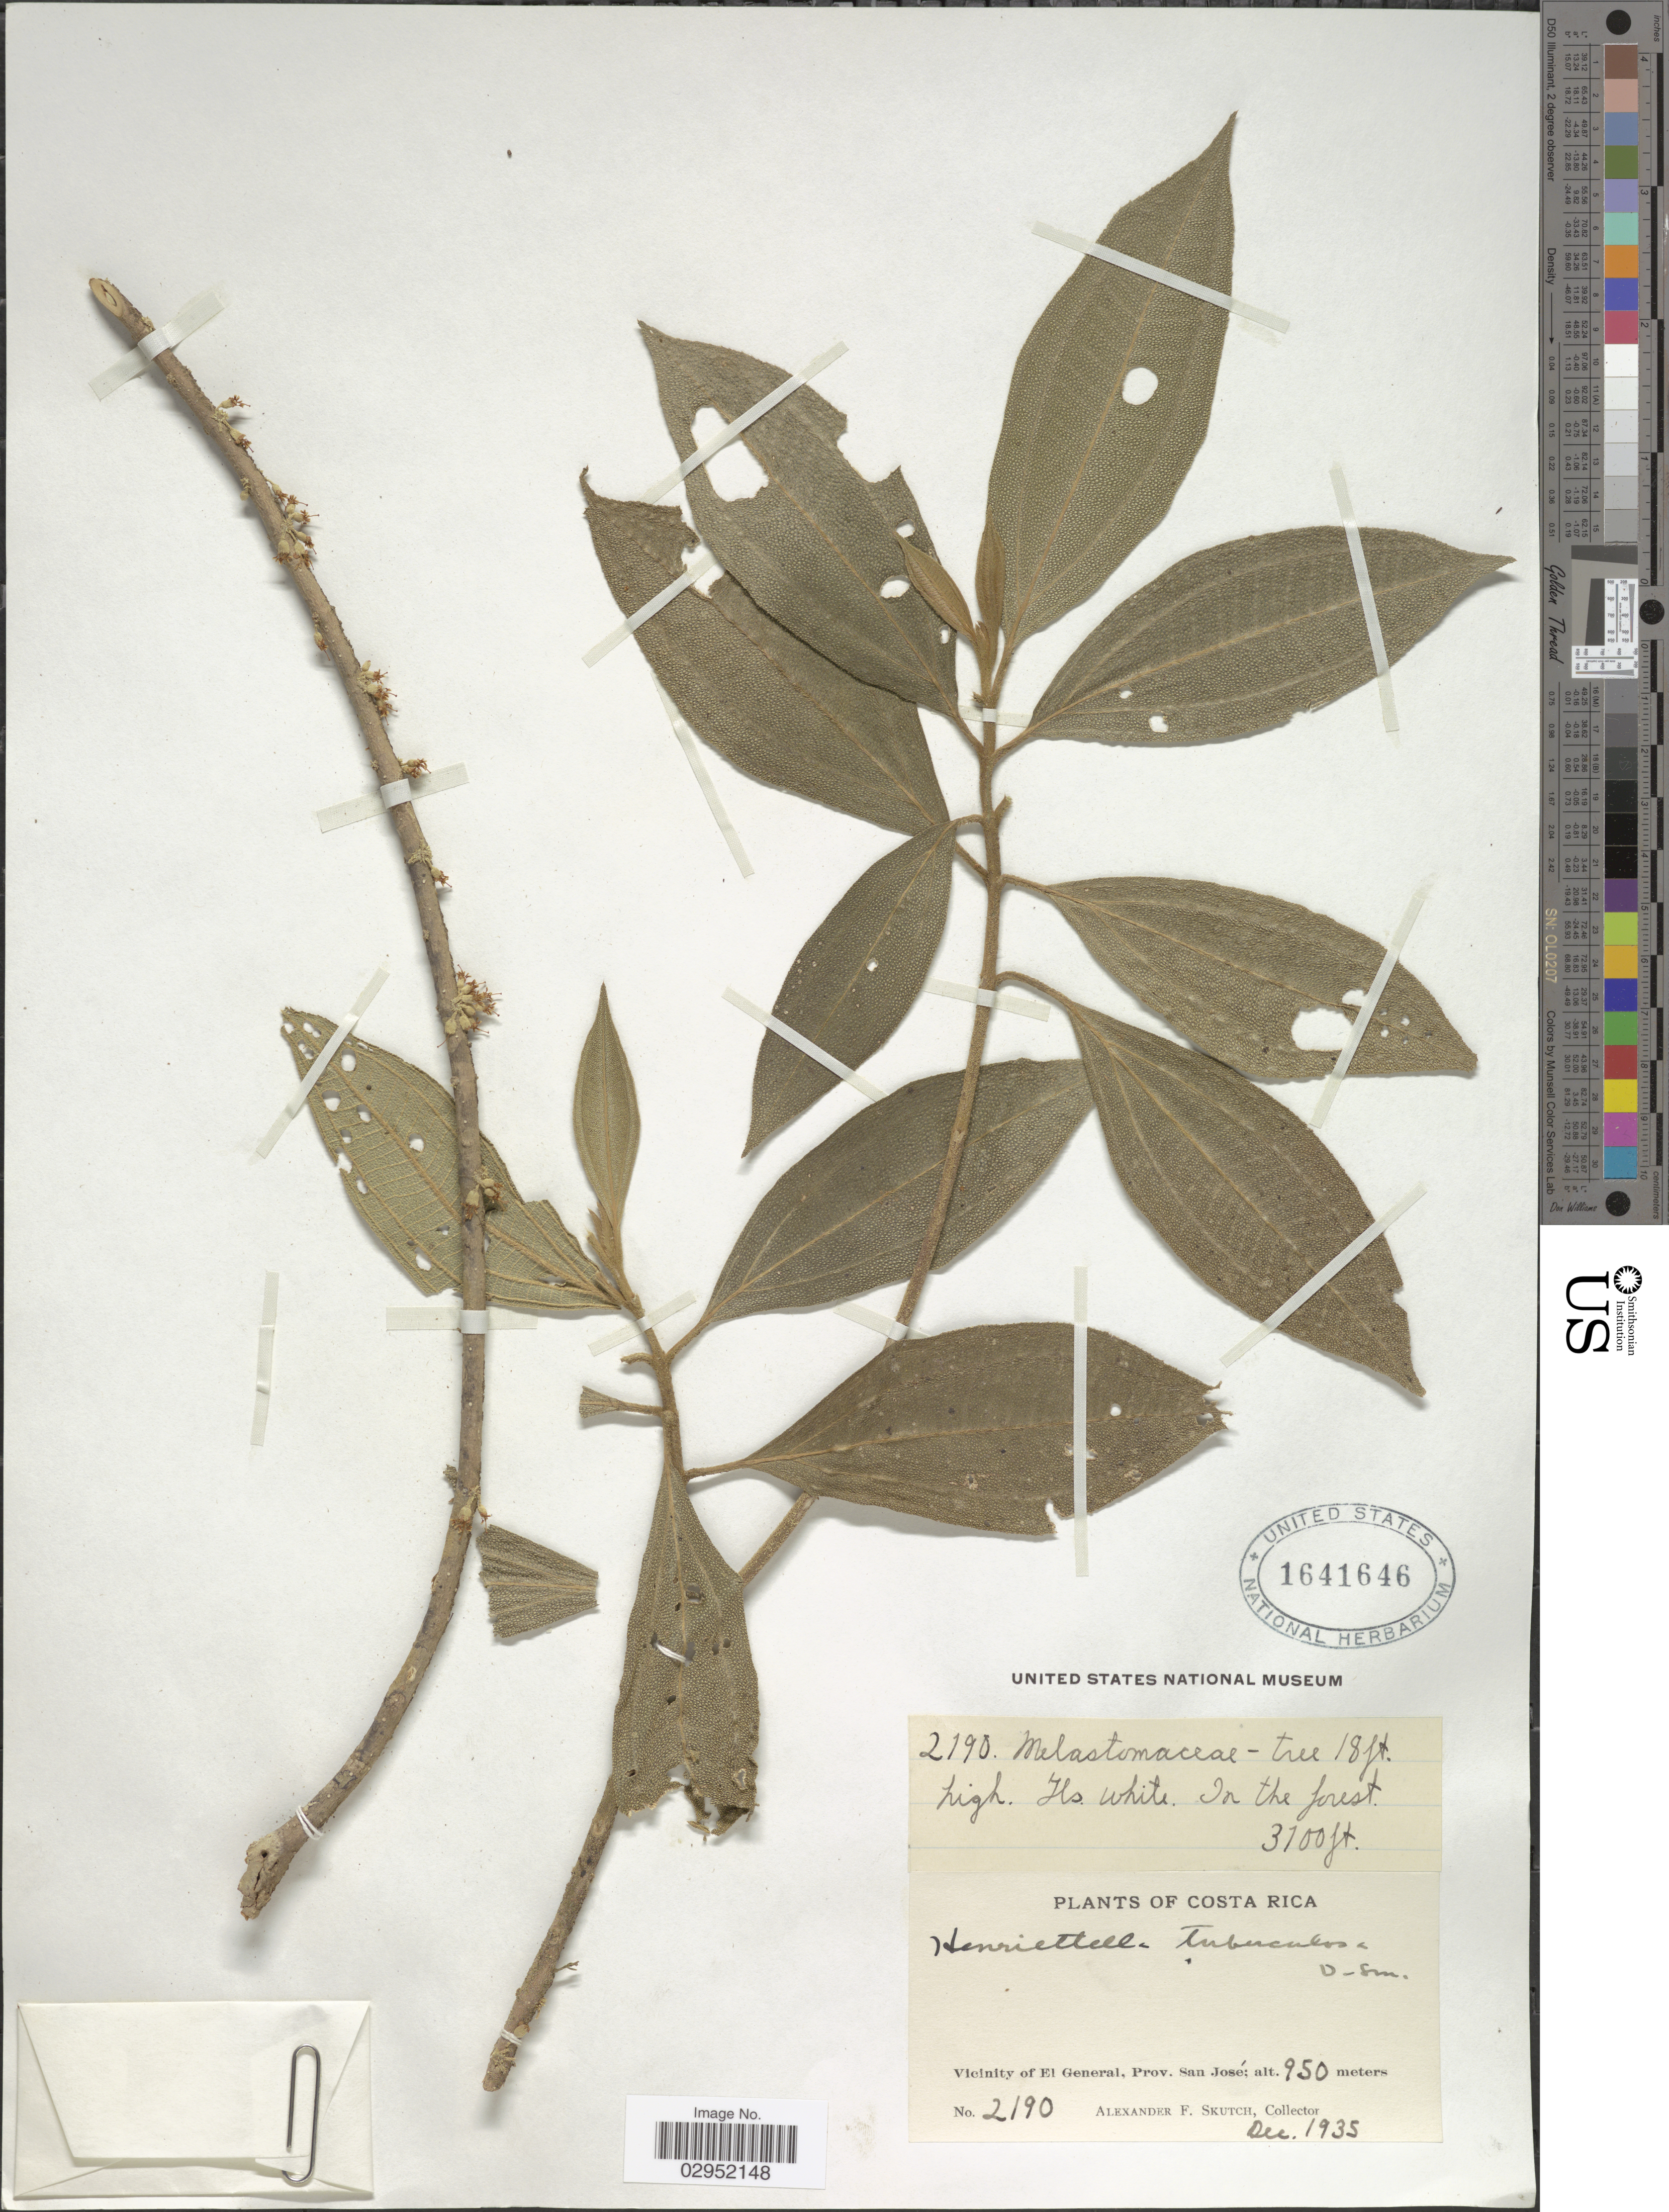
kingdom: Plantae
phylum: Tracheophyta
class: Magnoliopsida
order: Myrtales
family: Melastomataceae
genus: Henriettea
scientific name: Henriettea tuberculosa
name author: (Donn. Sm.) L.O. Williams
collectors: A. F. Skutch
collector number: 2190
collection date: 1935-12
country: Costa Rica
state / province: San José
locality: Vicinity of El General.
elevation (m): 950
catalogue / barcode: US 1641646